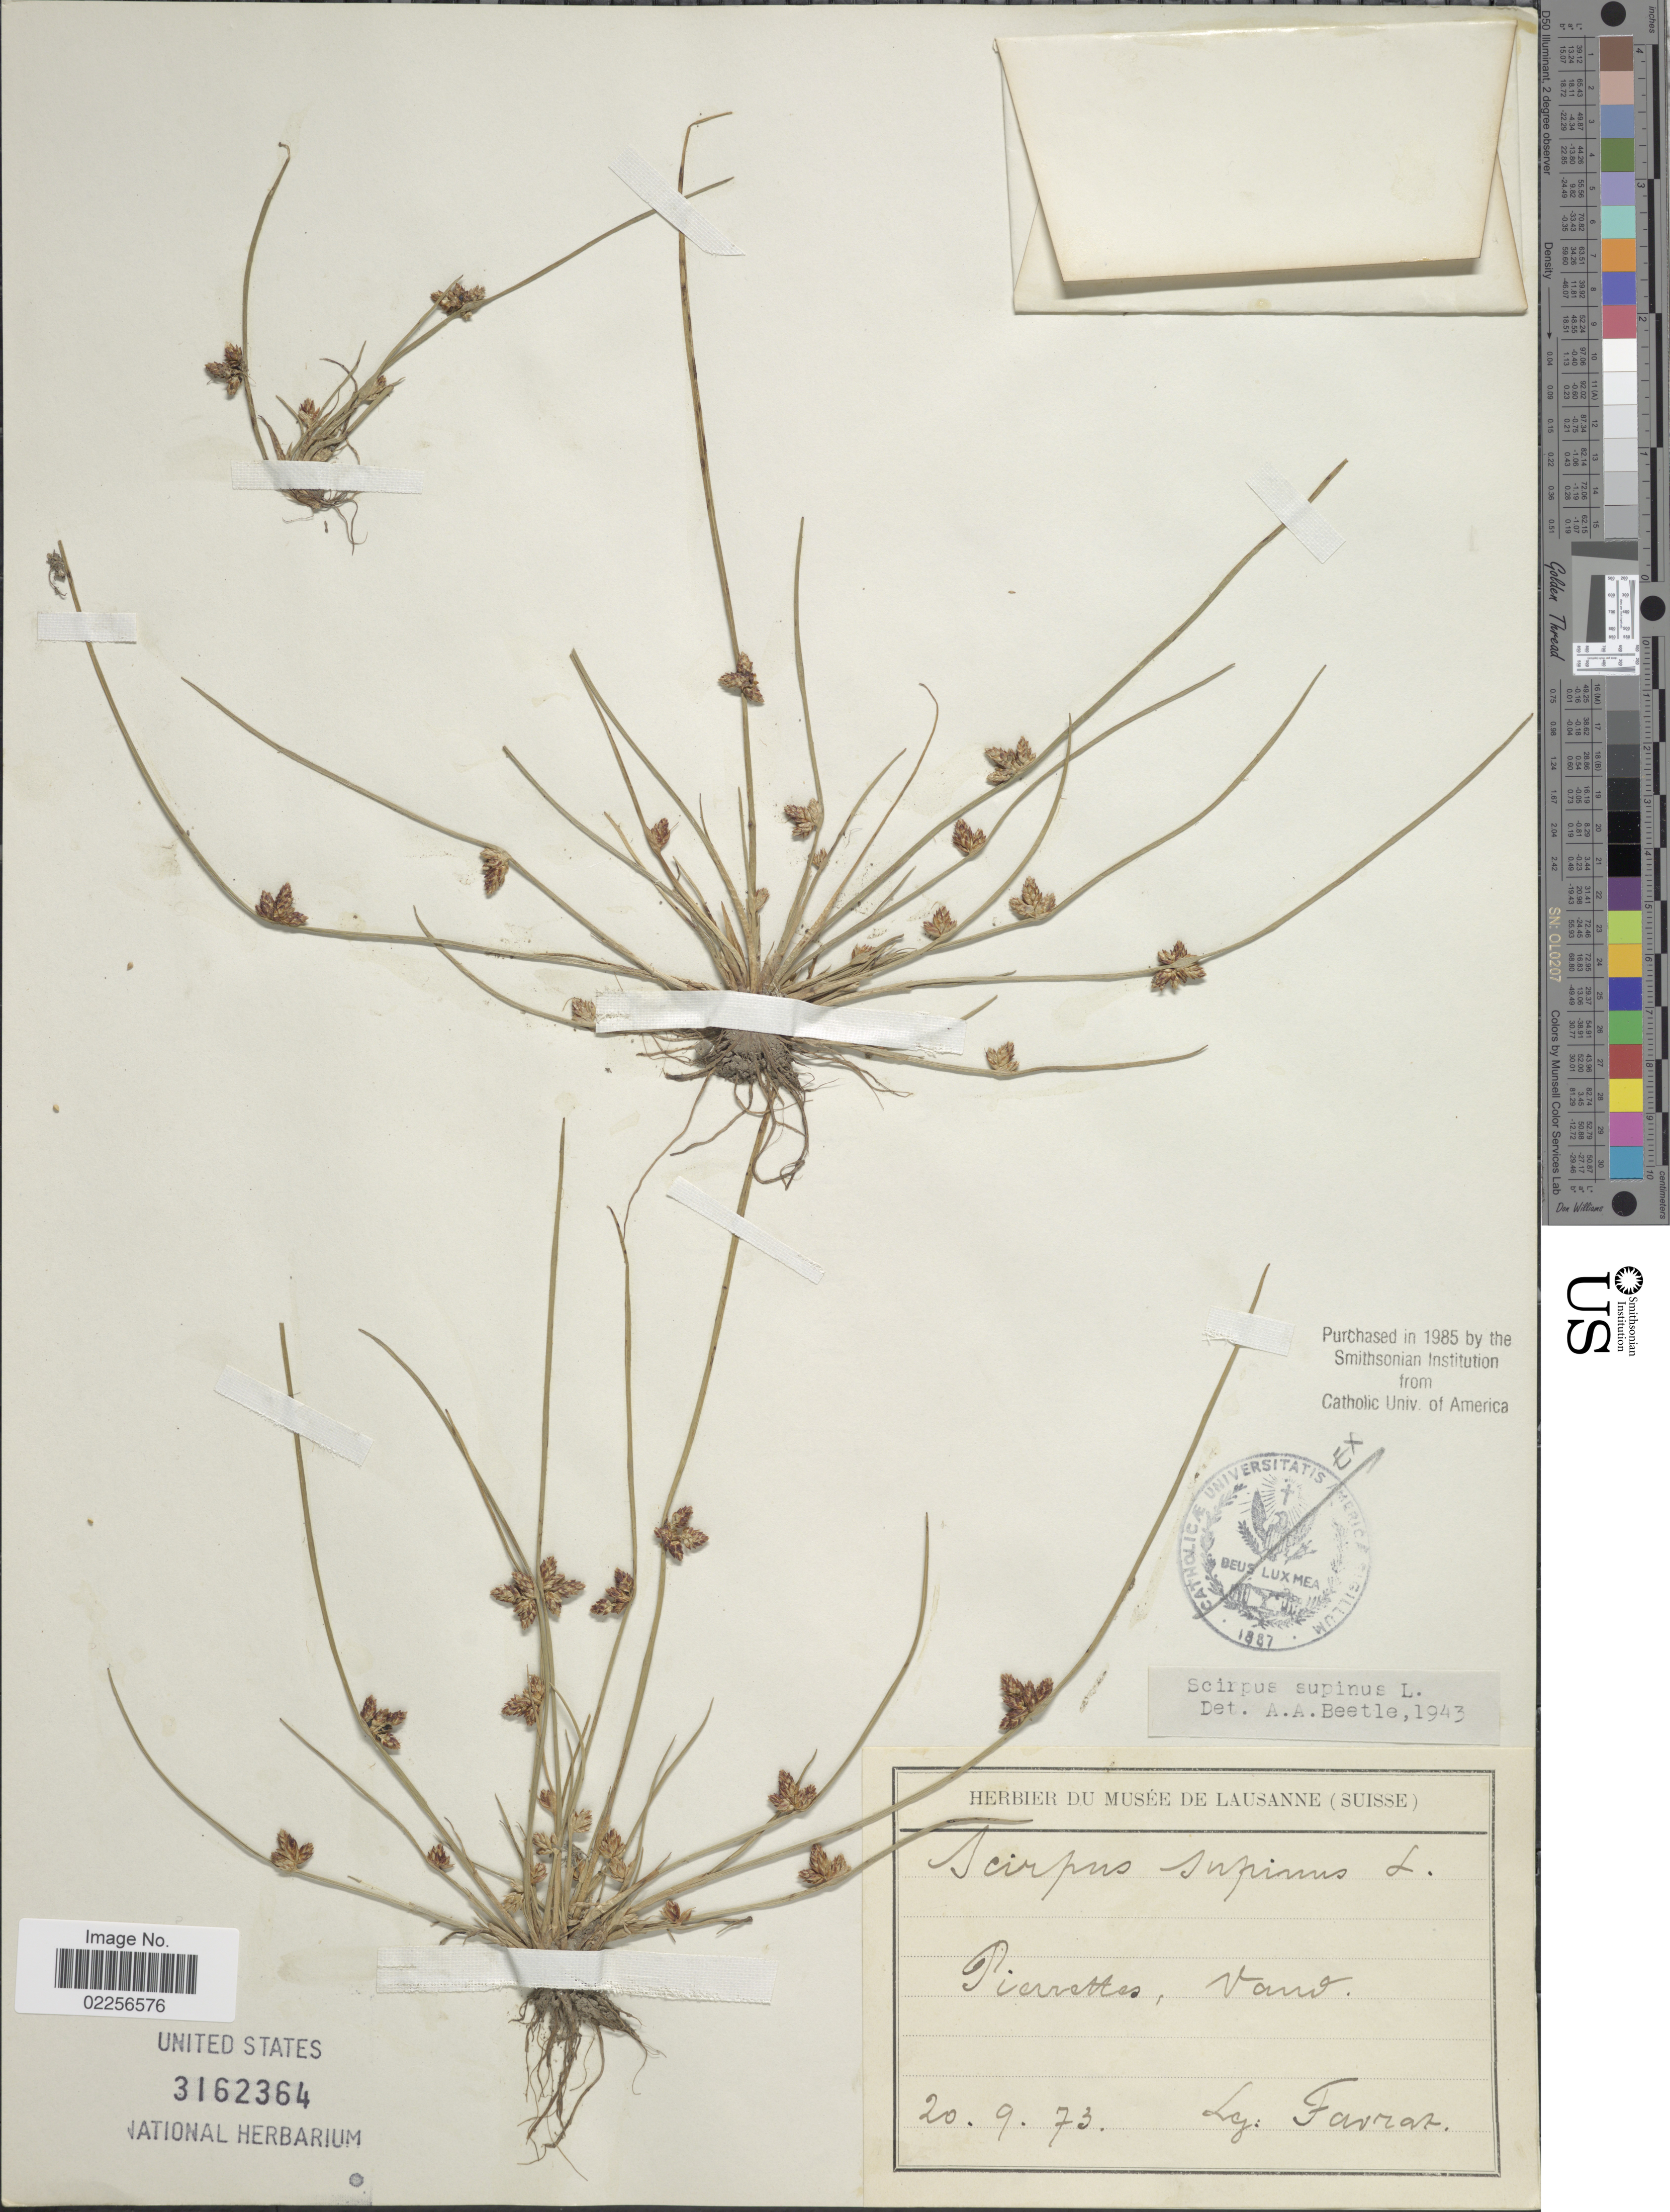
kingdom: Plantae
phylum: Tracheophyta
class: Liliopsida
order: Poales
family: Cyperaceae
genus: Schoenoplectus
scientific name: Schoenoplectus supinus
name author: (L.) Palla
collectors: L. Favrat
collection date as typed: Transcribed d/m/y: 20/9/73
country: Switzerland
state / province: Vaud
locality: Pierrettes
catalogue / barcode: US 3162364